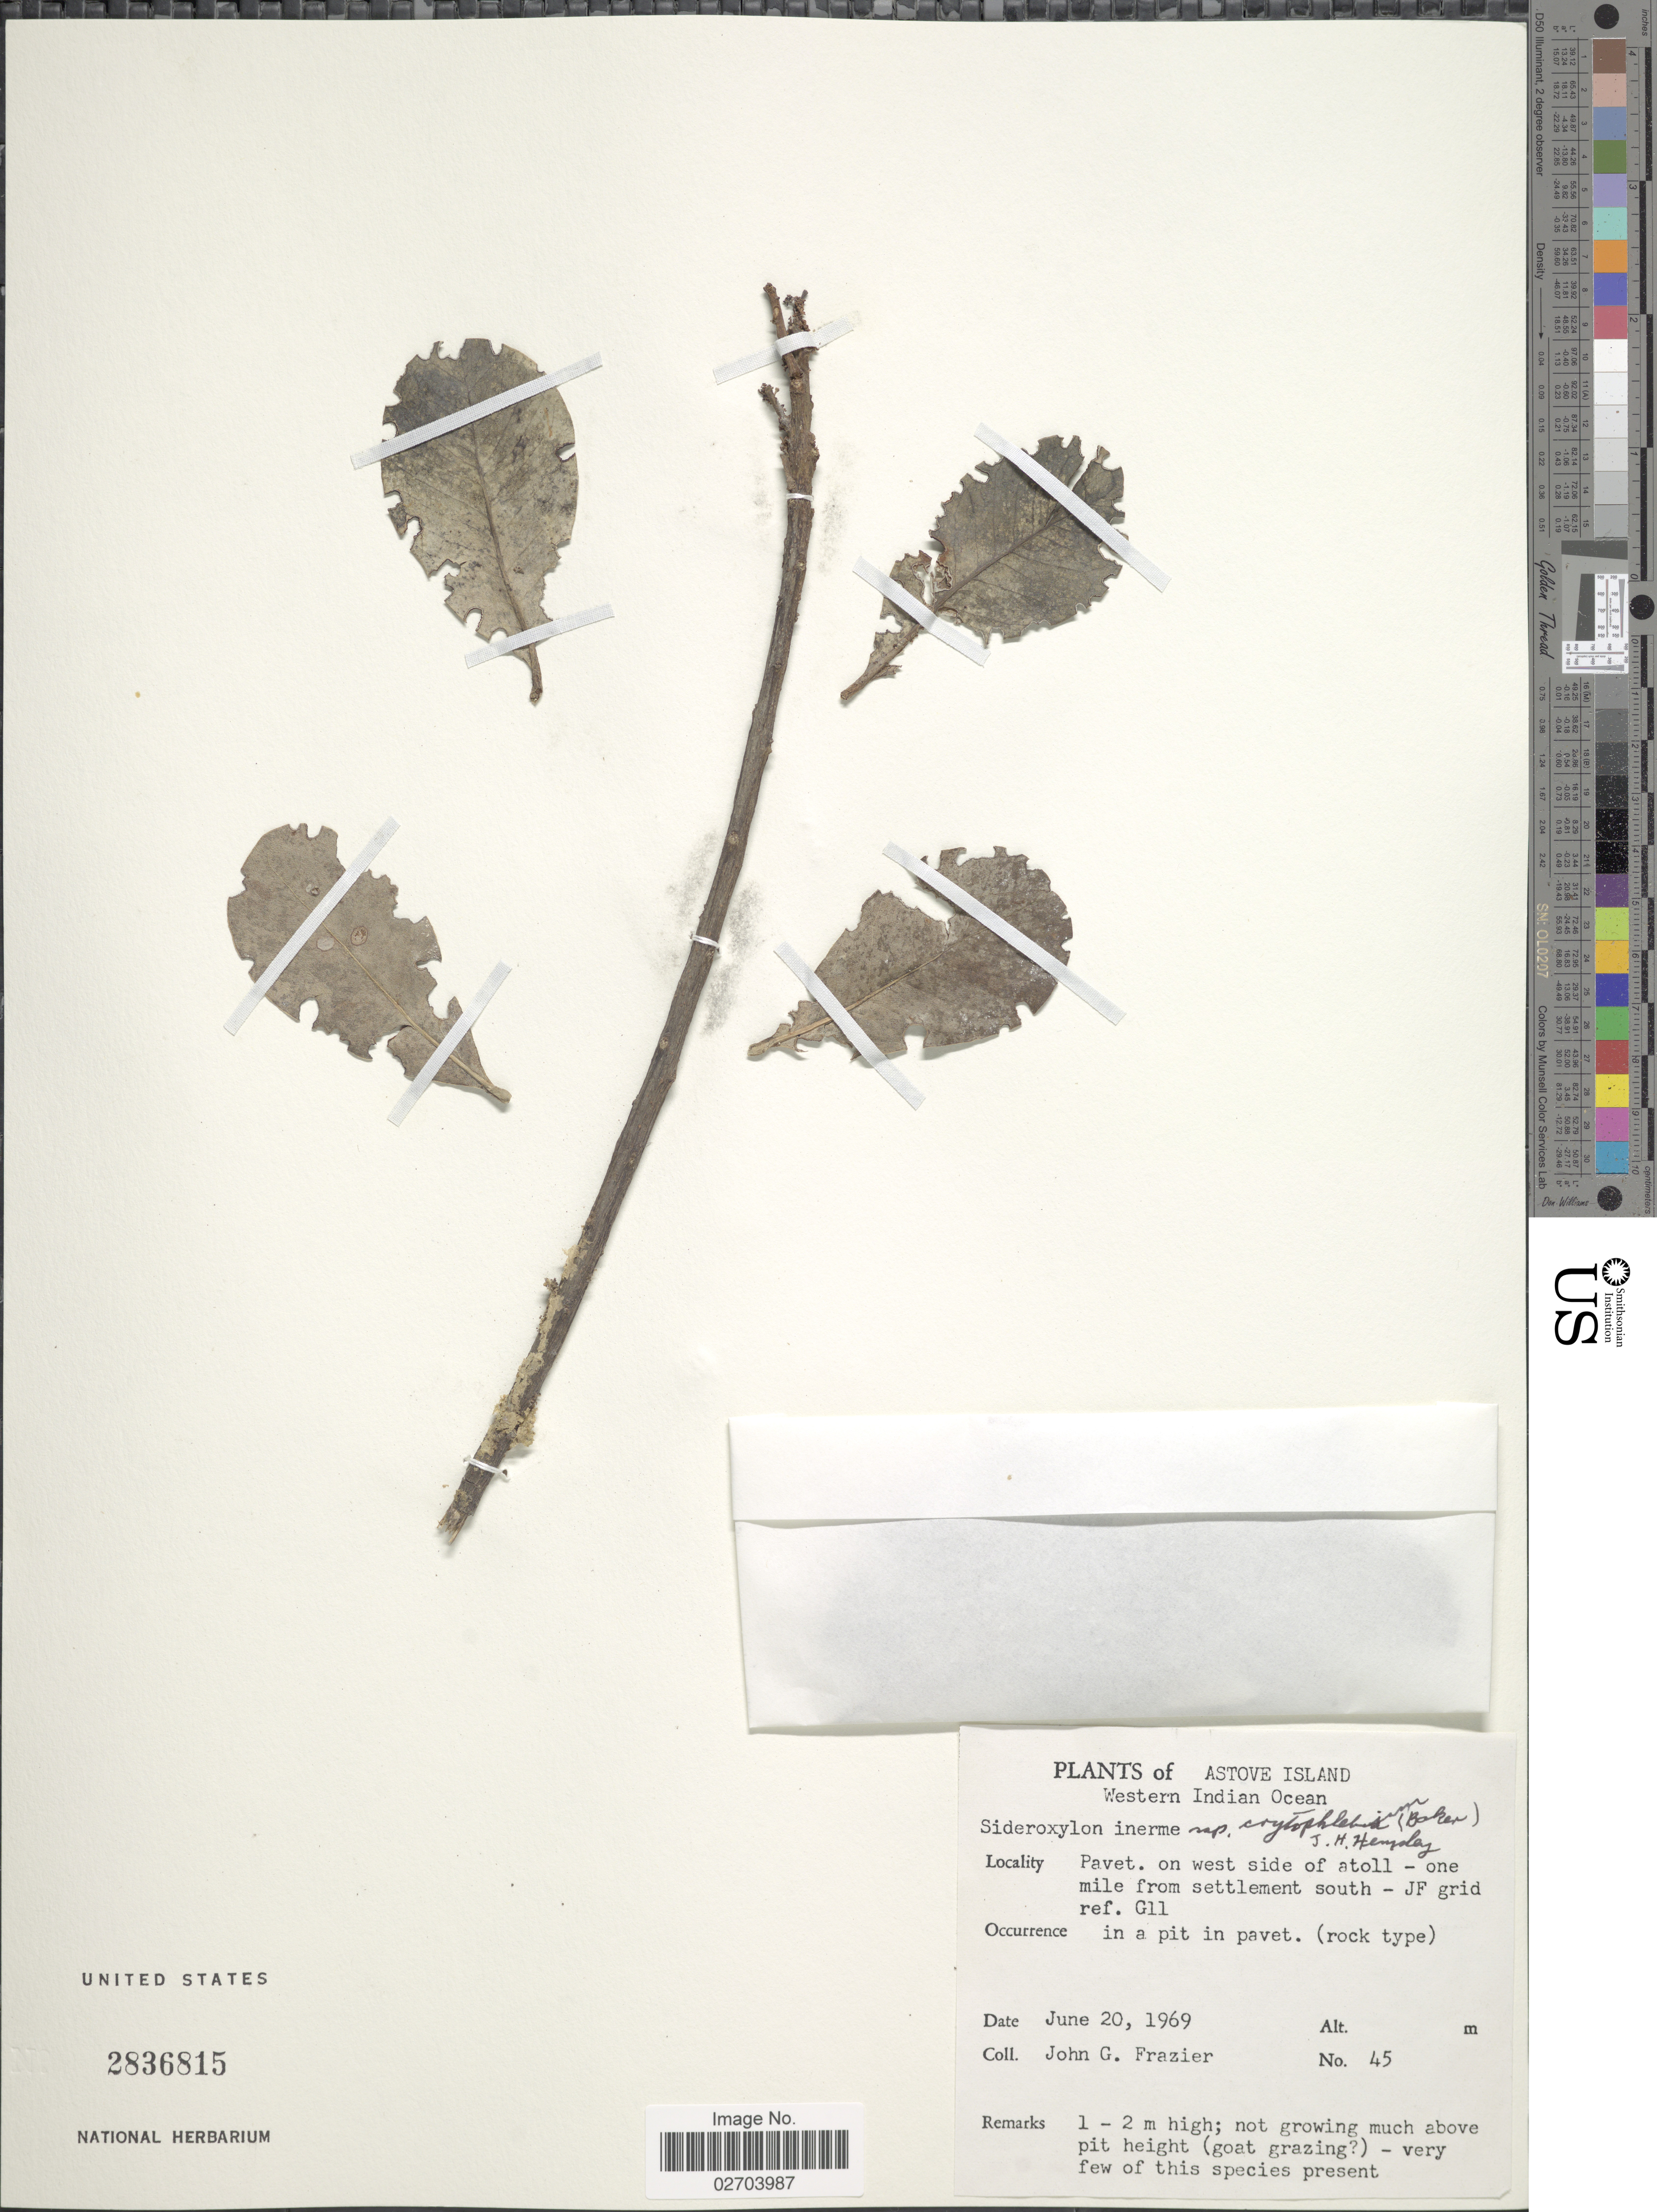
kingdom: Plantae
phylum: Tracheophyta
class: Magnoliopsida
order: Ericales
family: Sapotaceae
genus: Sideroxylon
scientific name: Sideroxylon inerme subsp. cryptophlebium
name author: (Baker) J.H. Hemsl.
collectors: J. Frazier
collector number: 45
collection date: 1969-06-20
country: Seychelles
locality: Astove Island, Western Indian Ocean. Pavet. on west side atoll - one mile from settlement south - JF grid ref. Gll.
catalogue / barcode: US 2836815